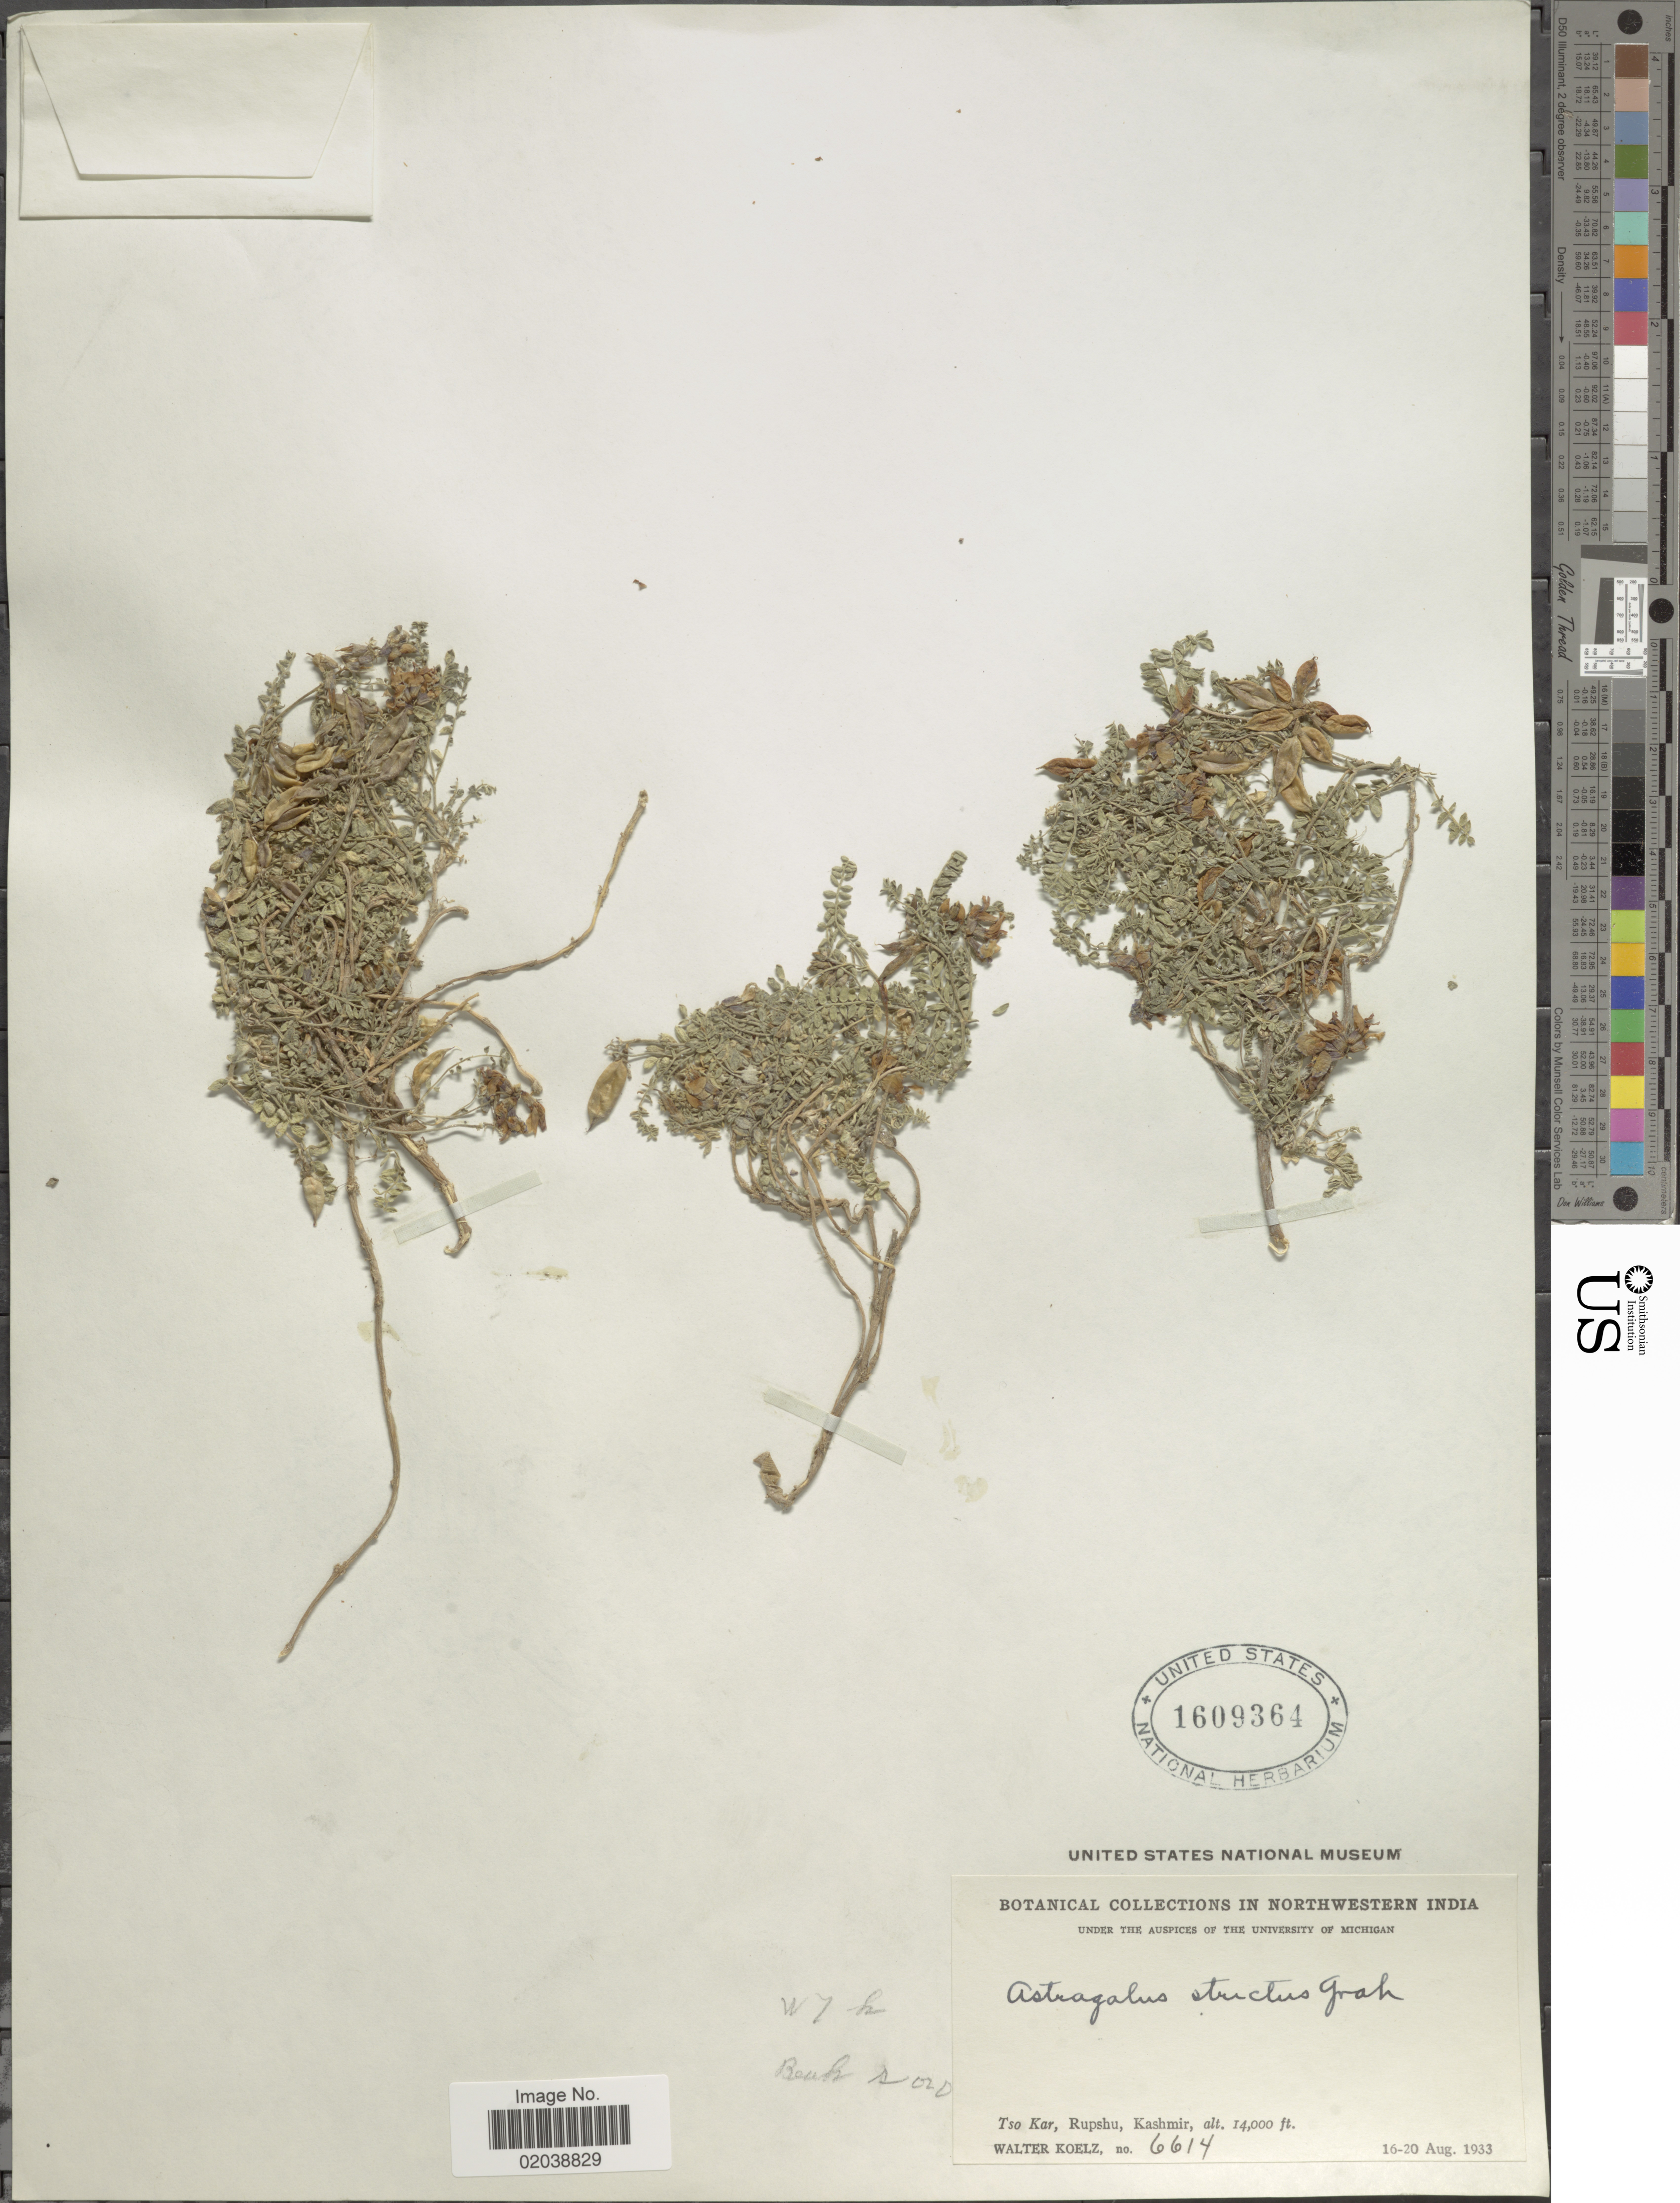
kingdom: Plantae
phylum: Tracheophyta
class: Magnoliopsida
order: Fabales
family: Fabaceae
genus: Astragalus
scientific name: Astragalus strictus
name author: Graham ex Benth.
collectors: W. N. Koelz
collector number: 6614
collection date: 1933-08-16/1933-08-20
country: India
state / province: Jammu and Kashmir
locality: Tso Kar, Rupshu, Kashmir, Northwestern India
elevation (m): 4267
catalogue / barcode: US 1609364